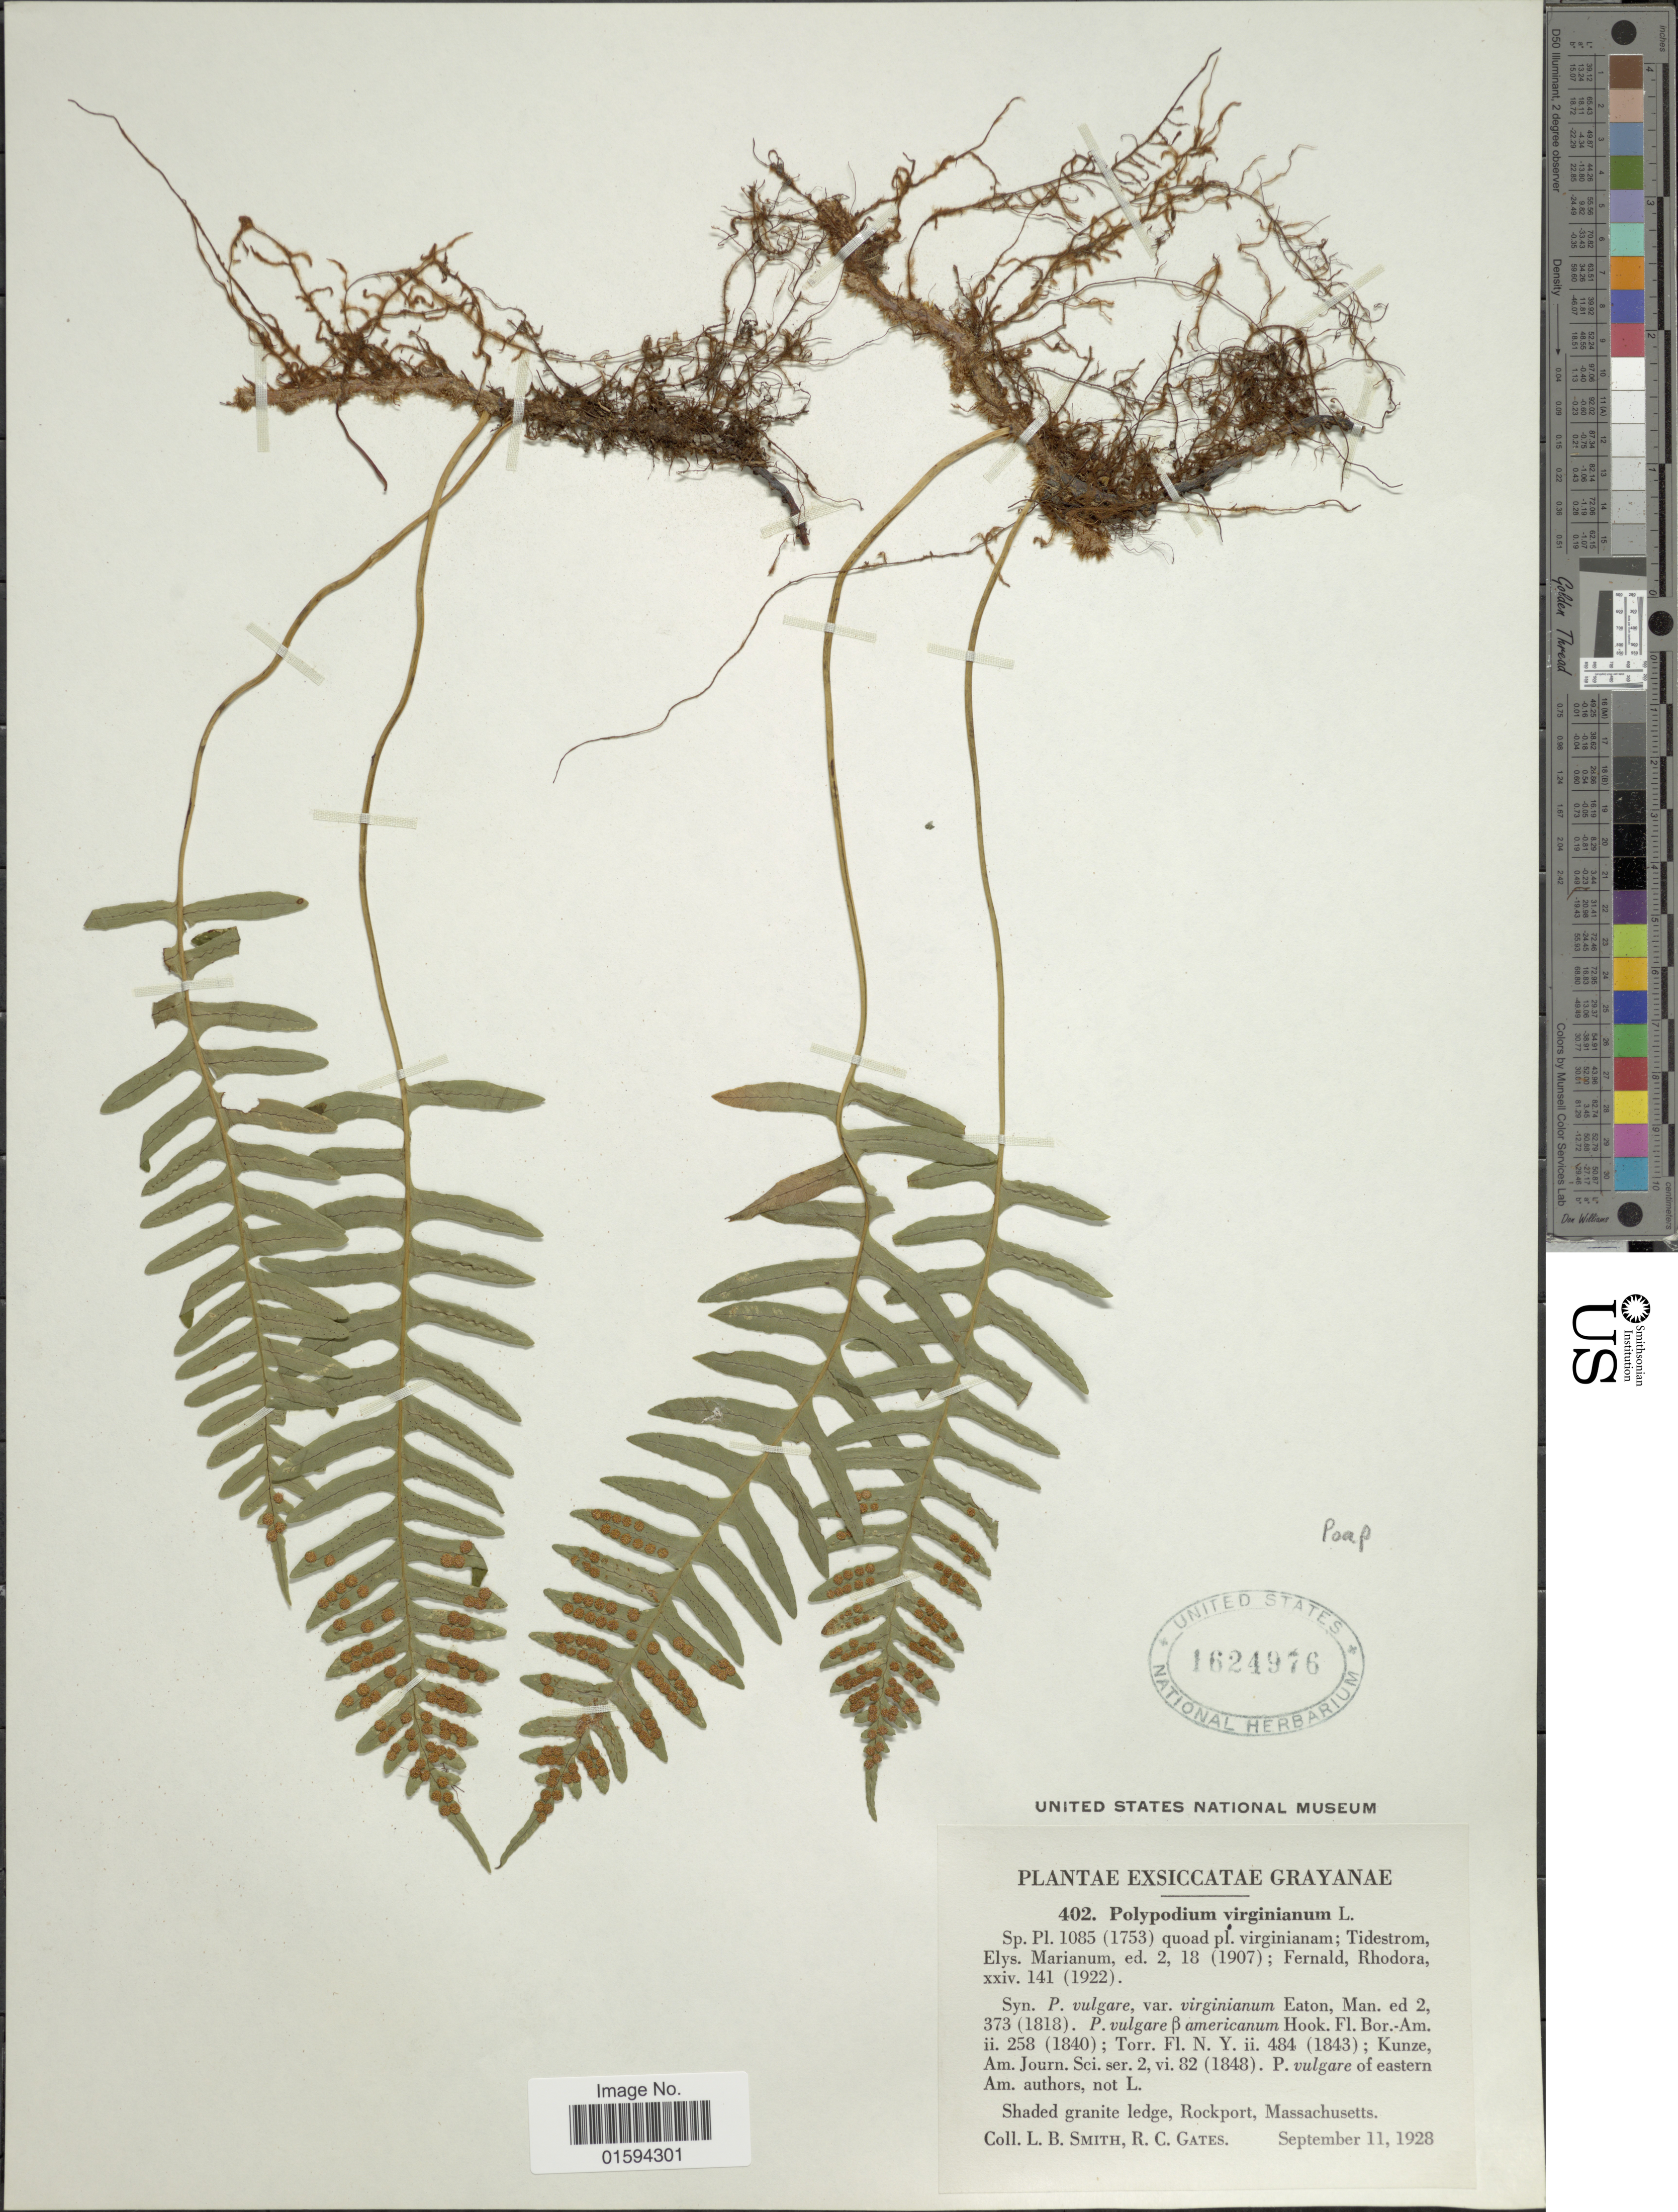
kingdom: Plantae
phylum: Tracheophyta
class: Polypodiopsida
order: Polypodiales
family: Polypodiaceae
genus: Polypodium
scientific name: Polypodium appalachianum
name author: Haufler & Windham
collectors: L. Smith & R. Gates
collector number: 402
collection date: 1928-09-11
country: United States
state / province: Massachusetts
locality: Plantae Exsiccatae Grayanae, Rockport.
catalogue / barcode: US 1624976